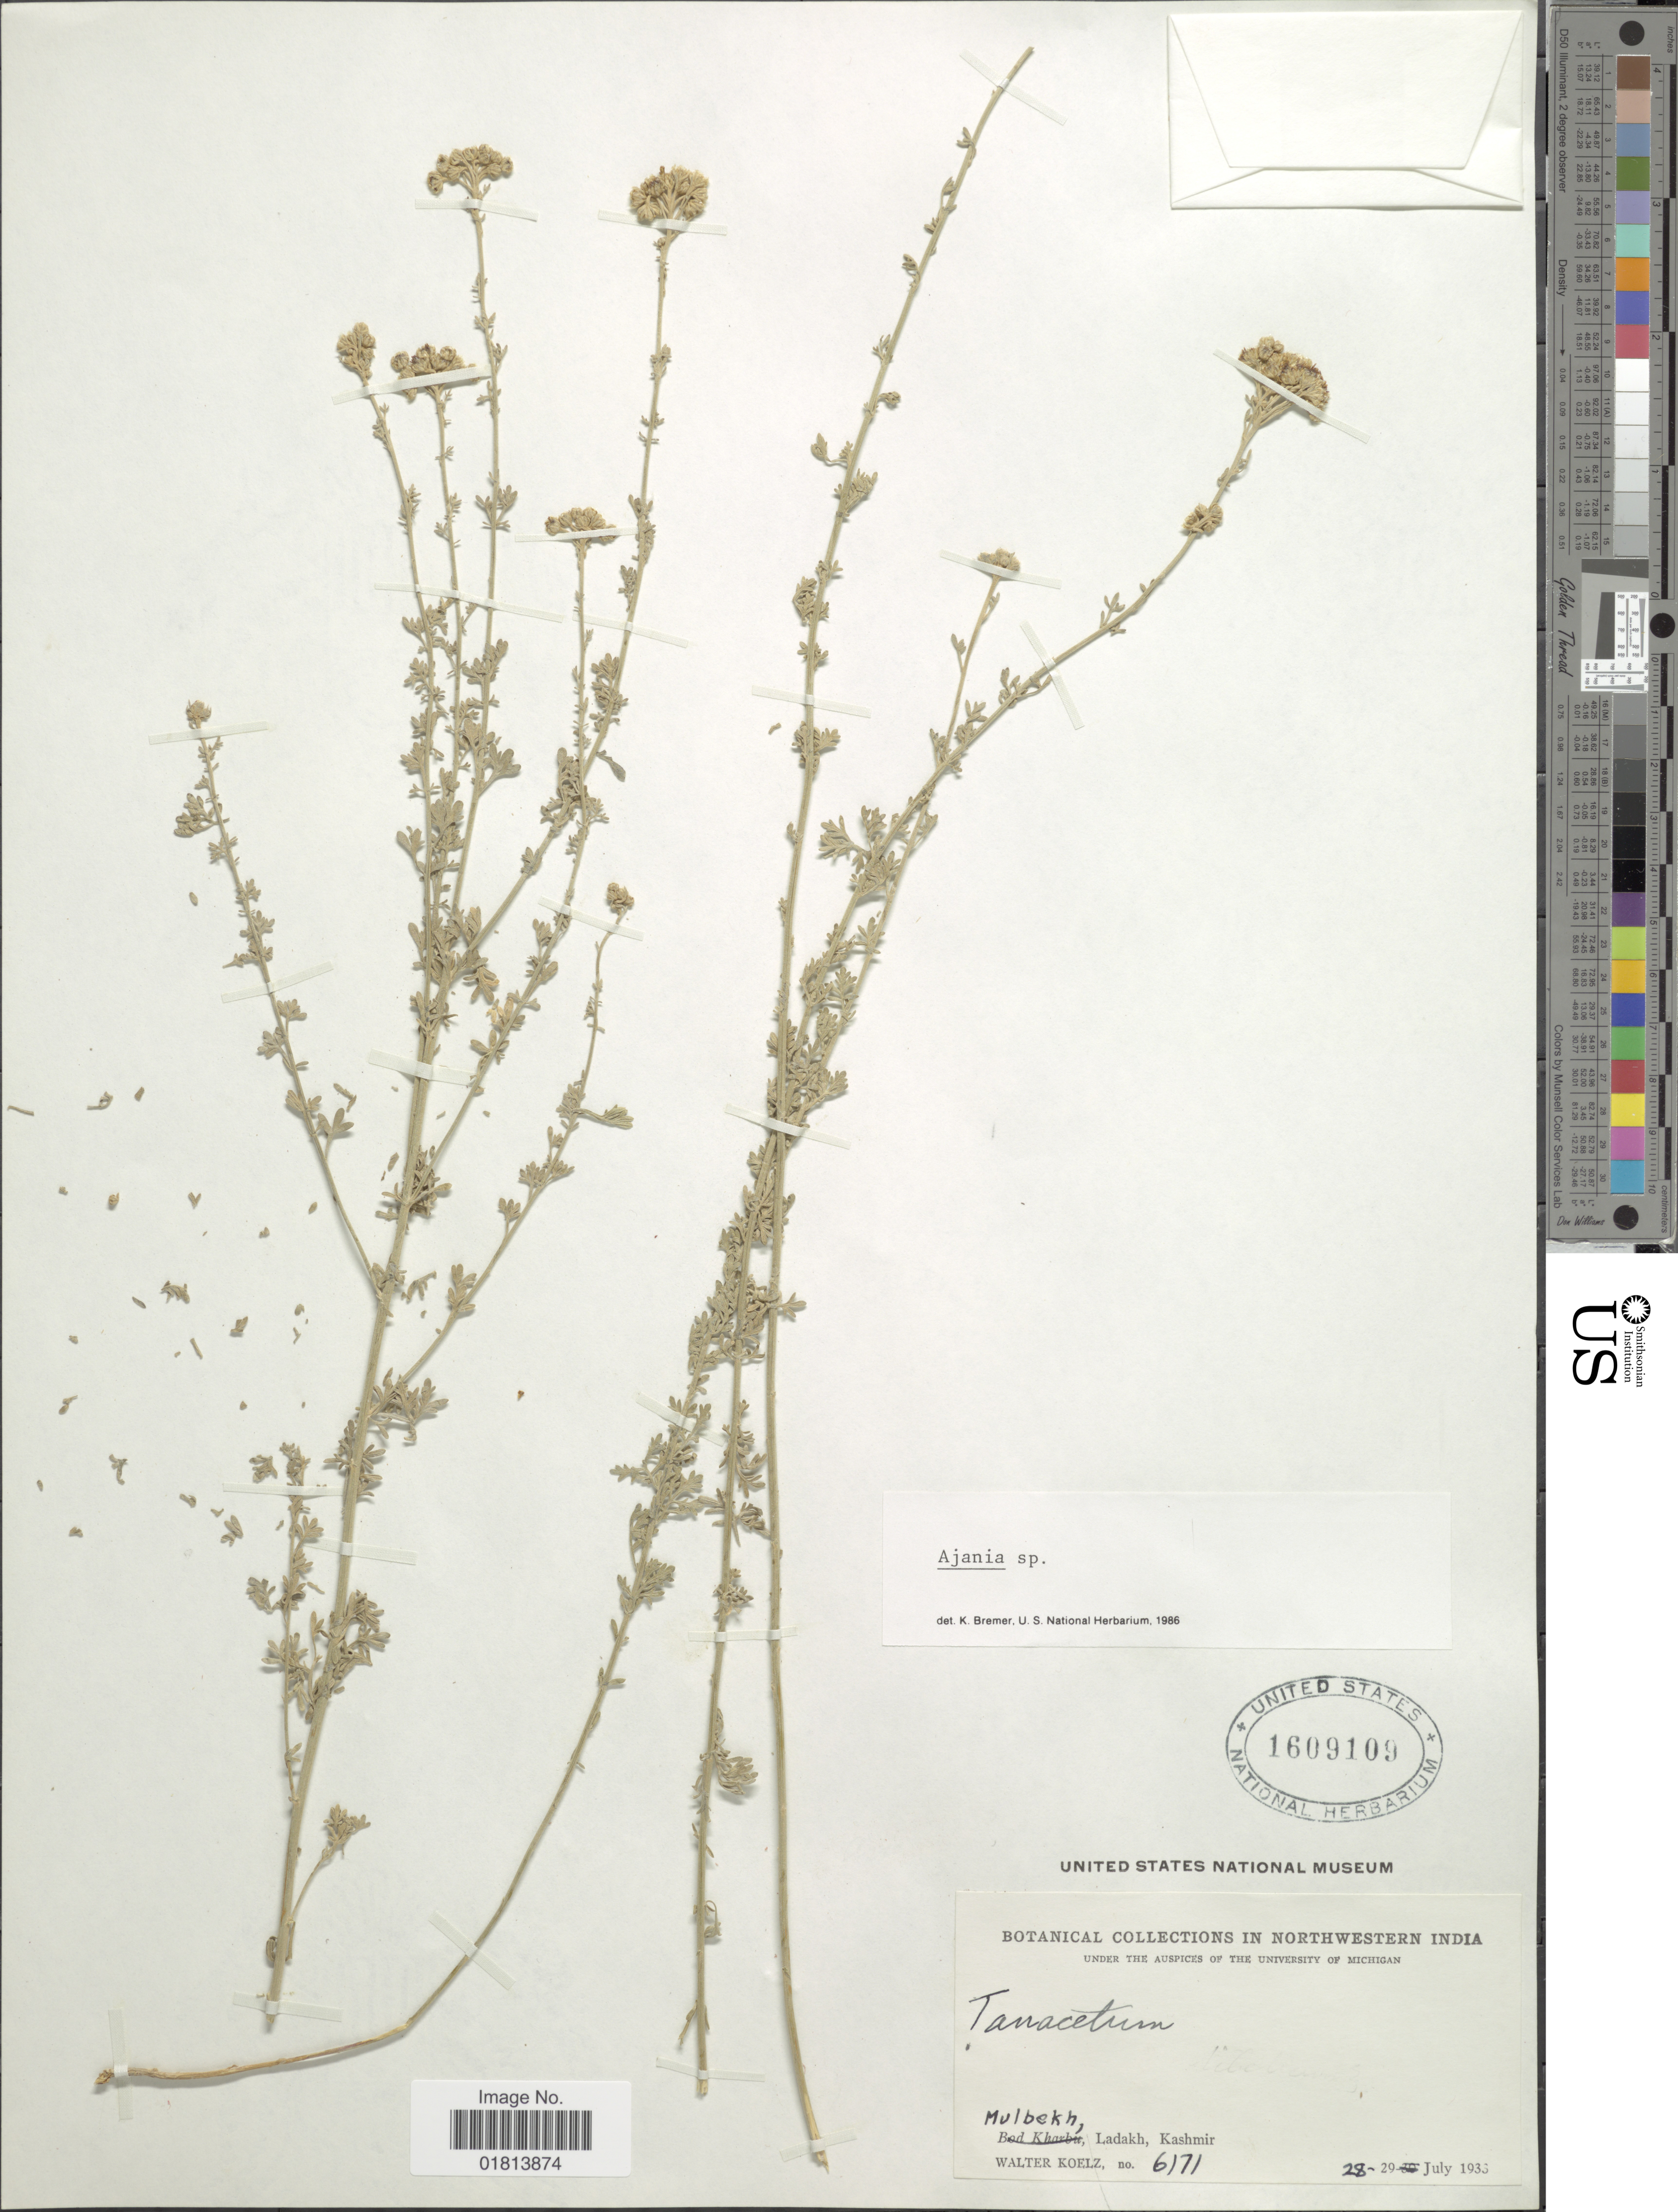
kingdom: Plantae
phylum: Tracheophyta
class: Magnoliopsida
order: Asterales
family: Asteraceae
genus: Ajania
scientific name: Ajania sp.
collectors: W. N. Koelz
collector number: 6171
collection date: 1933-07-28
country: India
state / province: Jammu and Kashmir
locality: Northwestern India, Mulbekh, Ladahk, Kashmir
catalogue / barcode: US 1609109